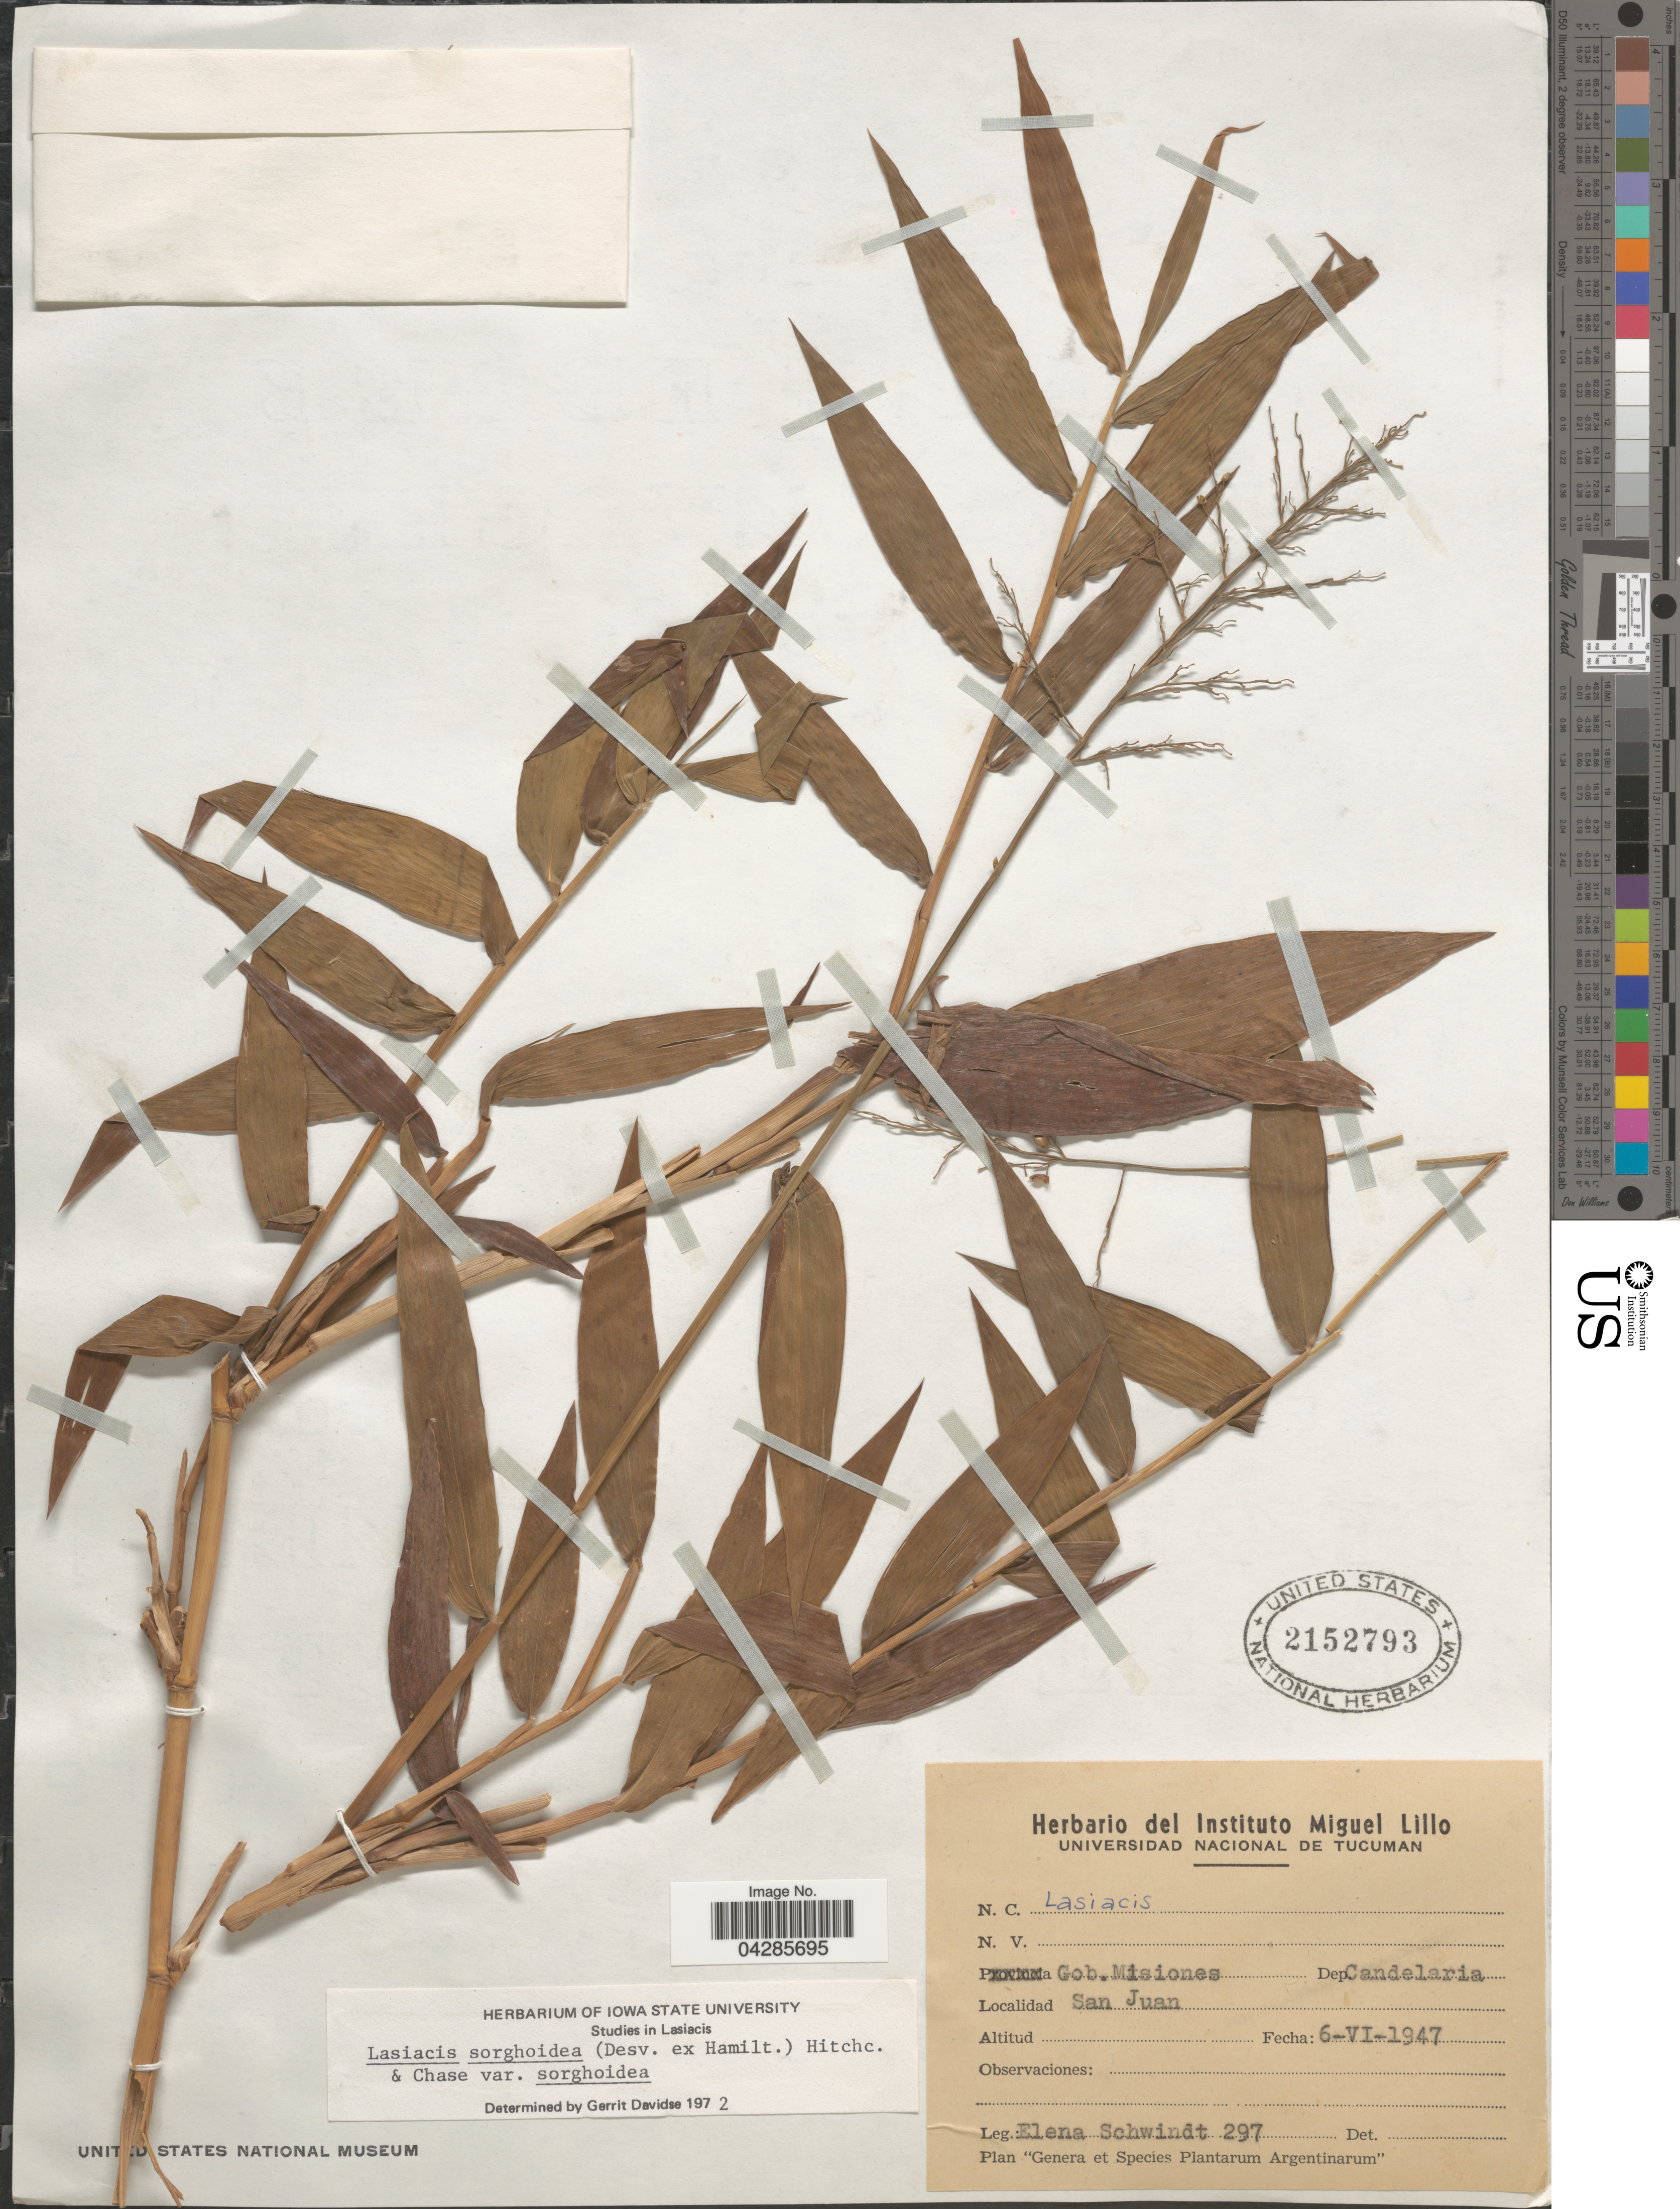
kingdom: Plantae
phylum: Tracheophyta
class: Liliopsida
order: Poales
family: Poaceae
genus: Lasiacis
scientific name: Lasiacis sorghoidea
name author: (Desv. ex Ham.) Hitchc. & Chase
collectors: E. Schwindt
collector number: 297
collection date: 1947-06-06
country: Argentina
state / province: Misiones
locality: Gob. Misiones. Dep. Candelaria. San Juan.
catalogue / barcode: US 2152793